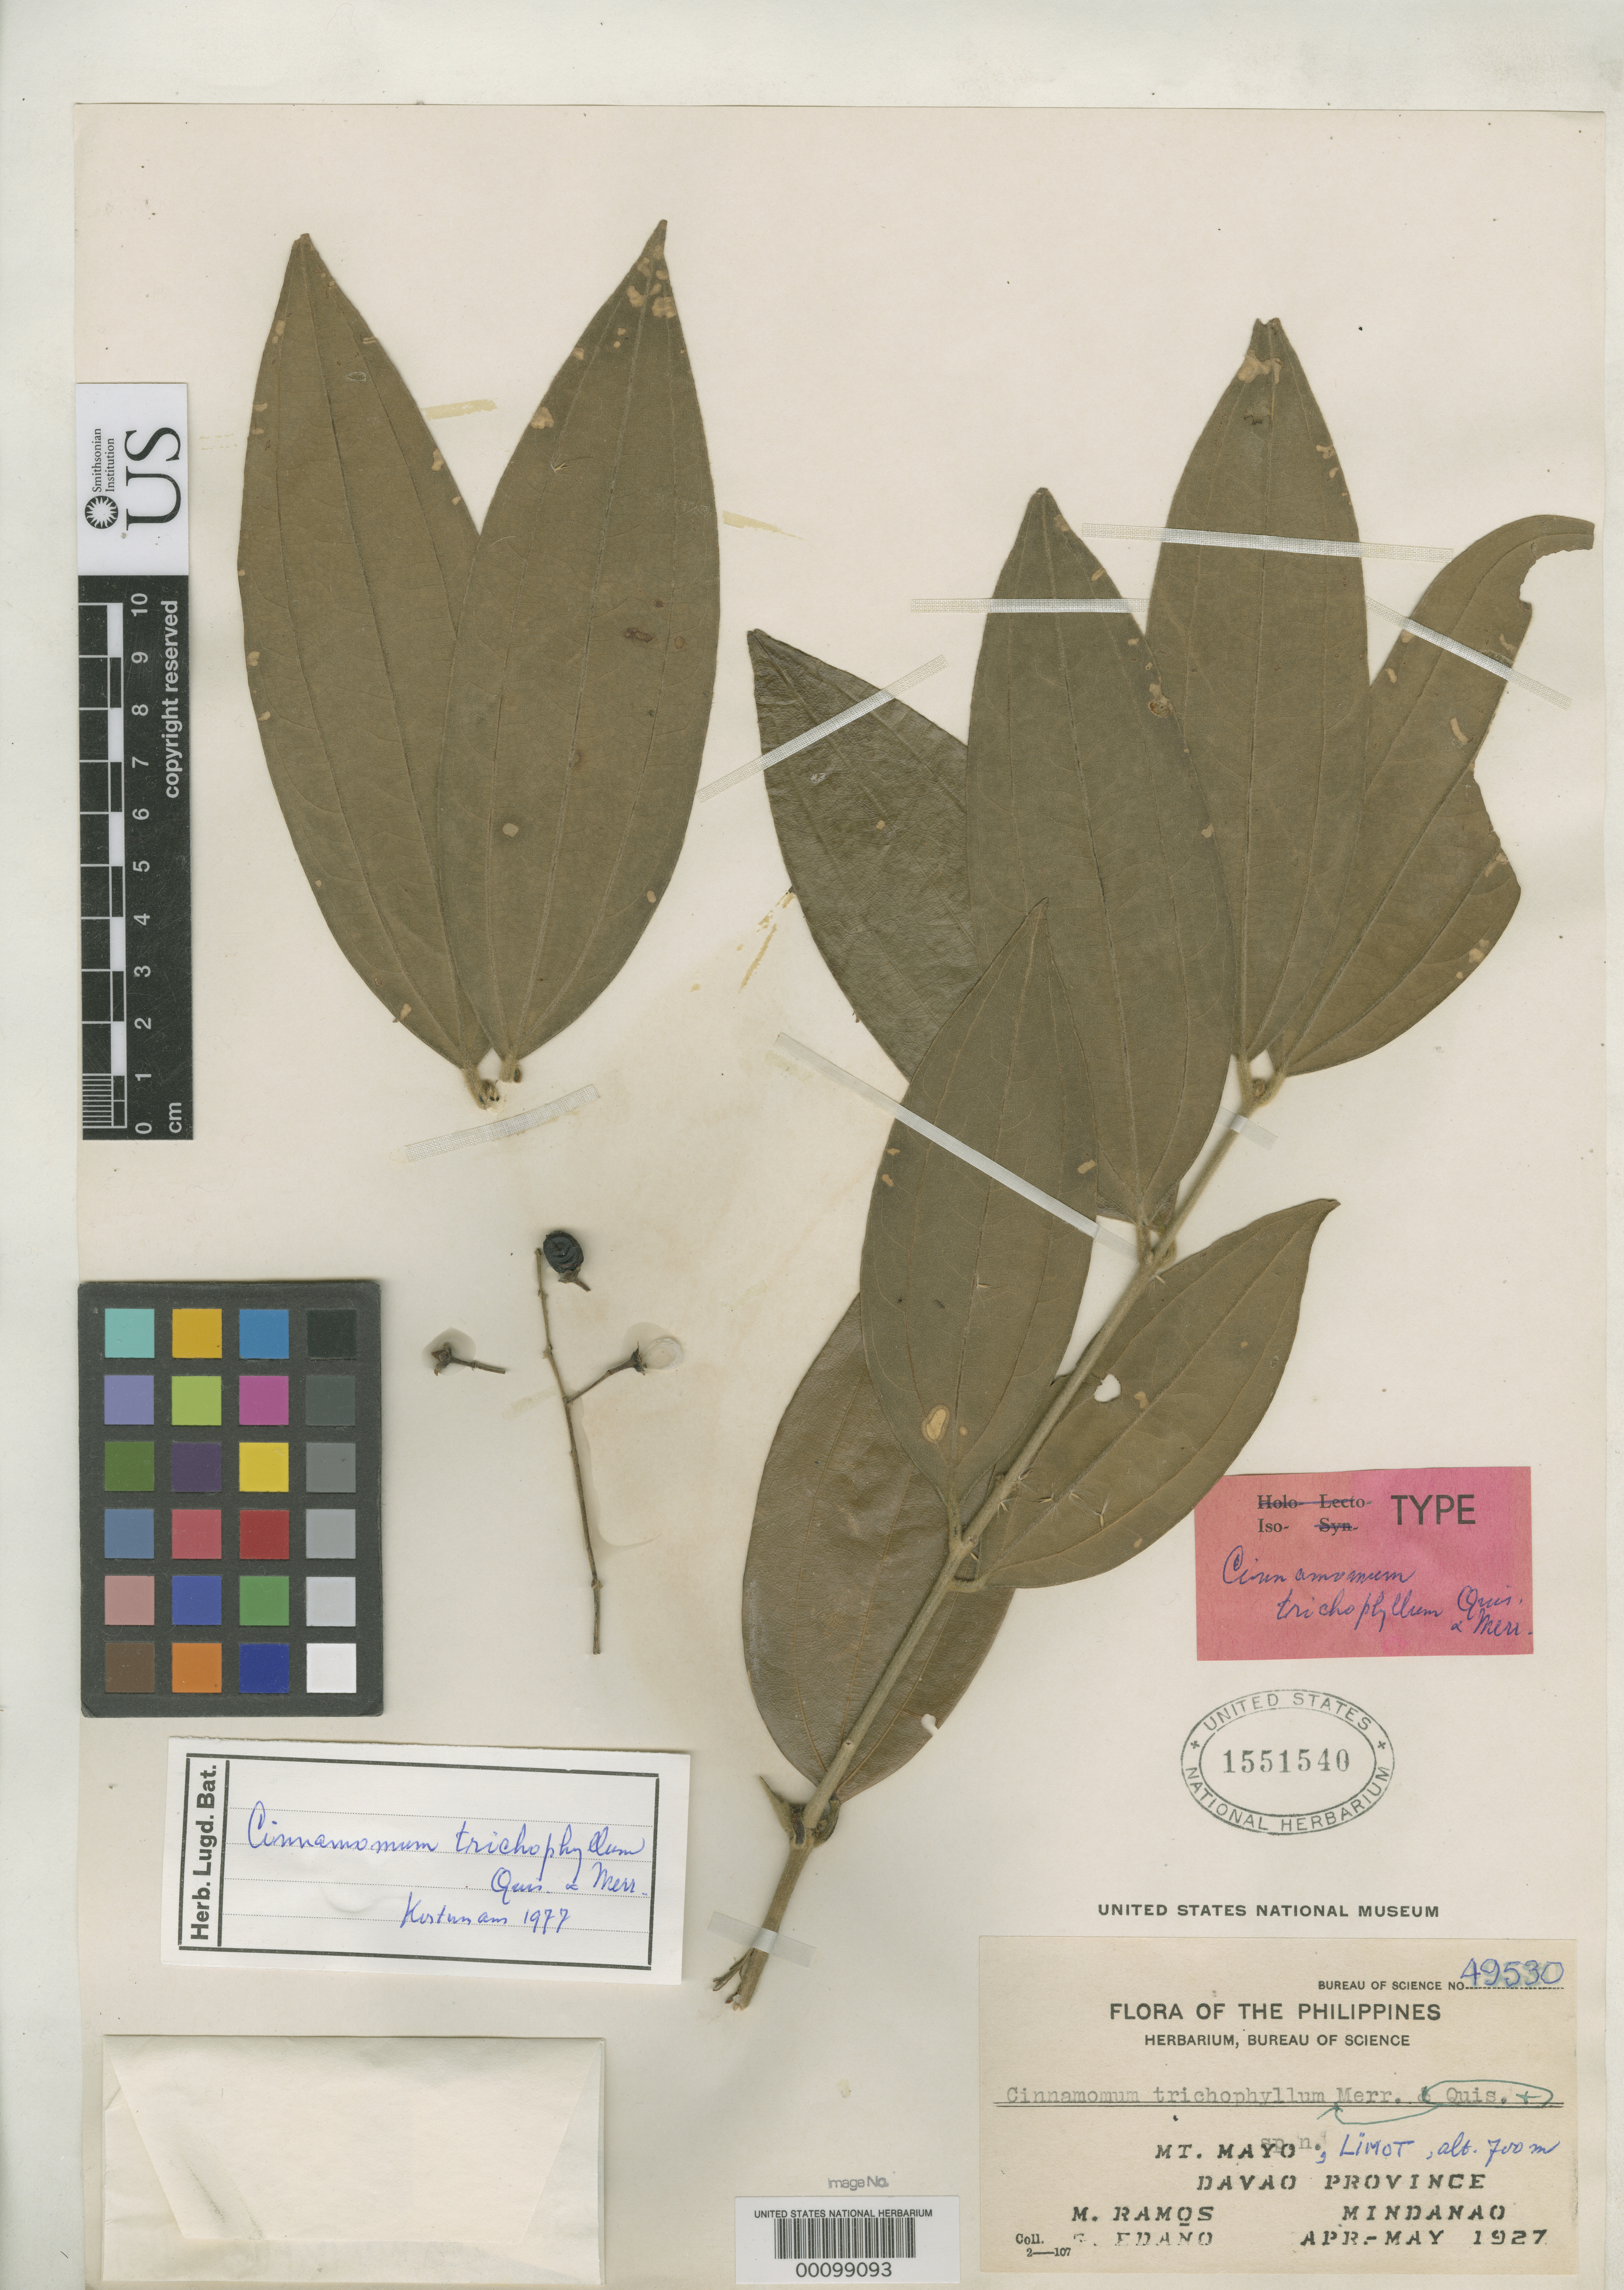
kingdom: Plantae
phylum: Tracheophyta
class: Magnoliopsida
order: Laurales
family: Lauraceae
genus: Cinnamomum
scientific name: Cinnamomum trichophyllum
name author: Quisumb. & Merr.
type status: Isotype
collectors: M. Ramos & G. E. Edaño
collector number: Bur. Sci. 49530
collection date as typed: Apr 1927 to -- May 1927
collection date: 1927-04/1927-05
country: Philippines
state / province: Davao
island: Mindanao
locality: Mt. Mayo.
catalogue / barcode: US 1551540